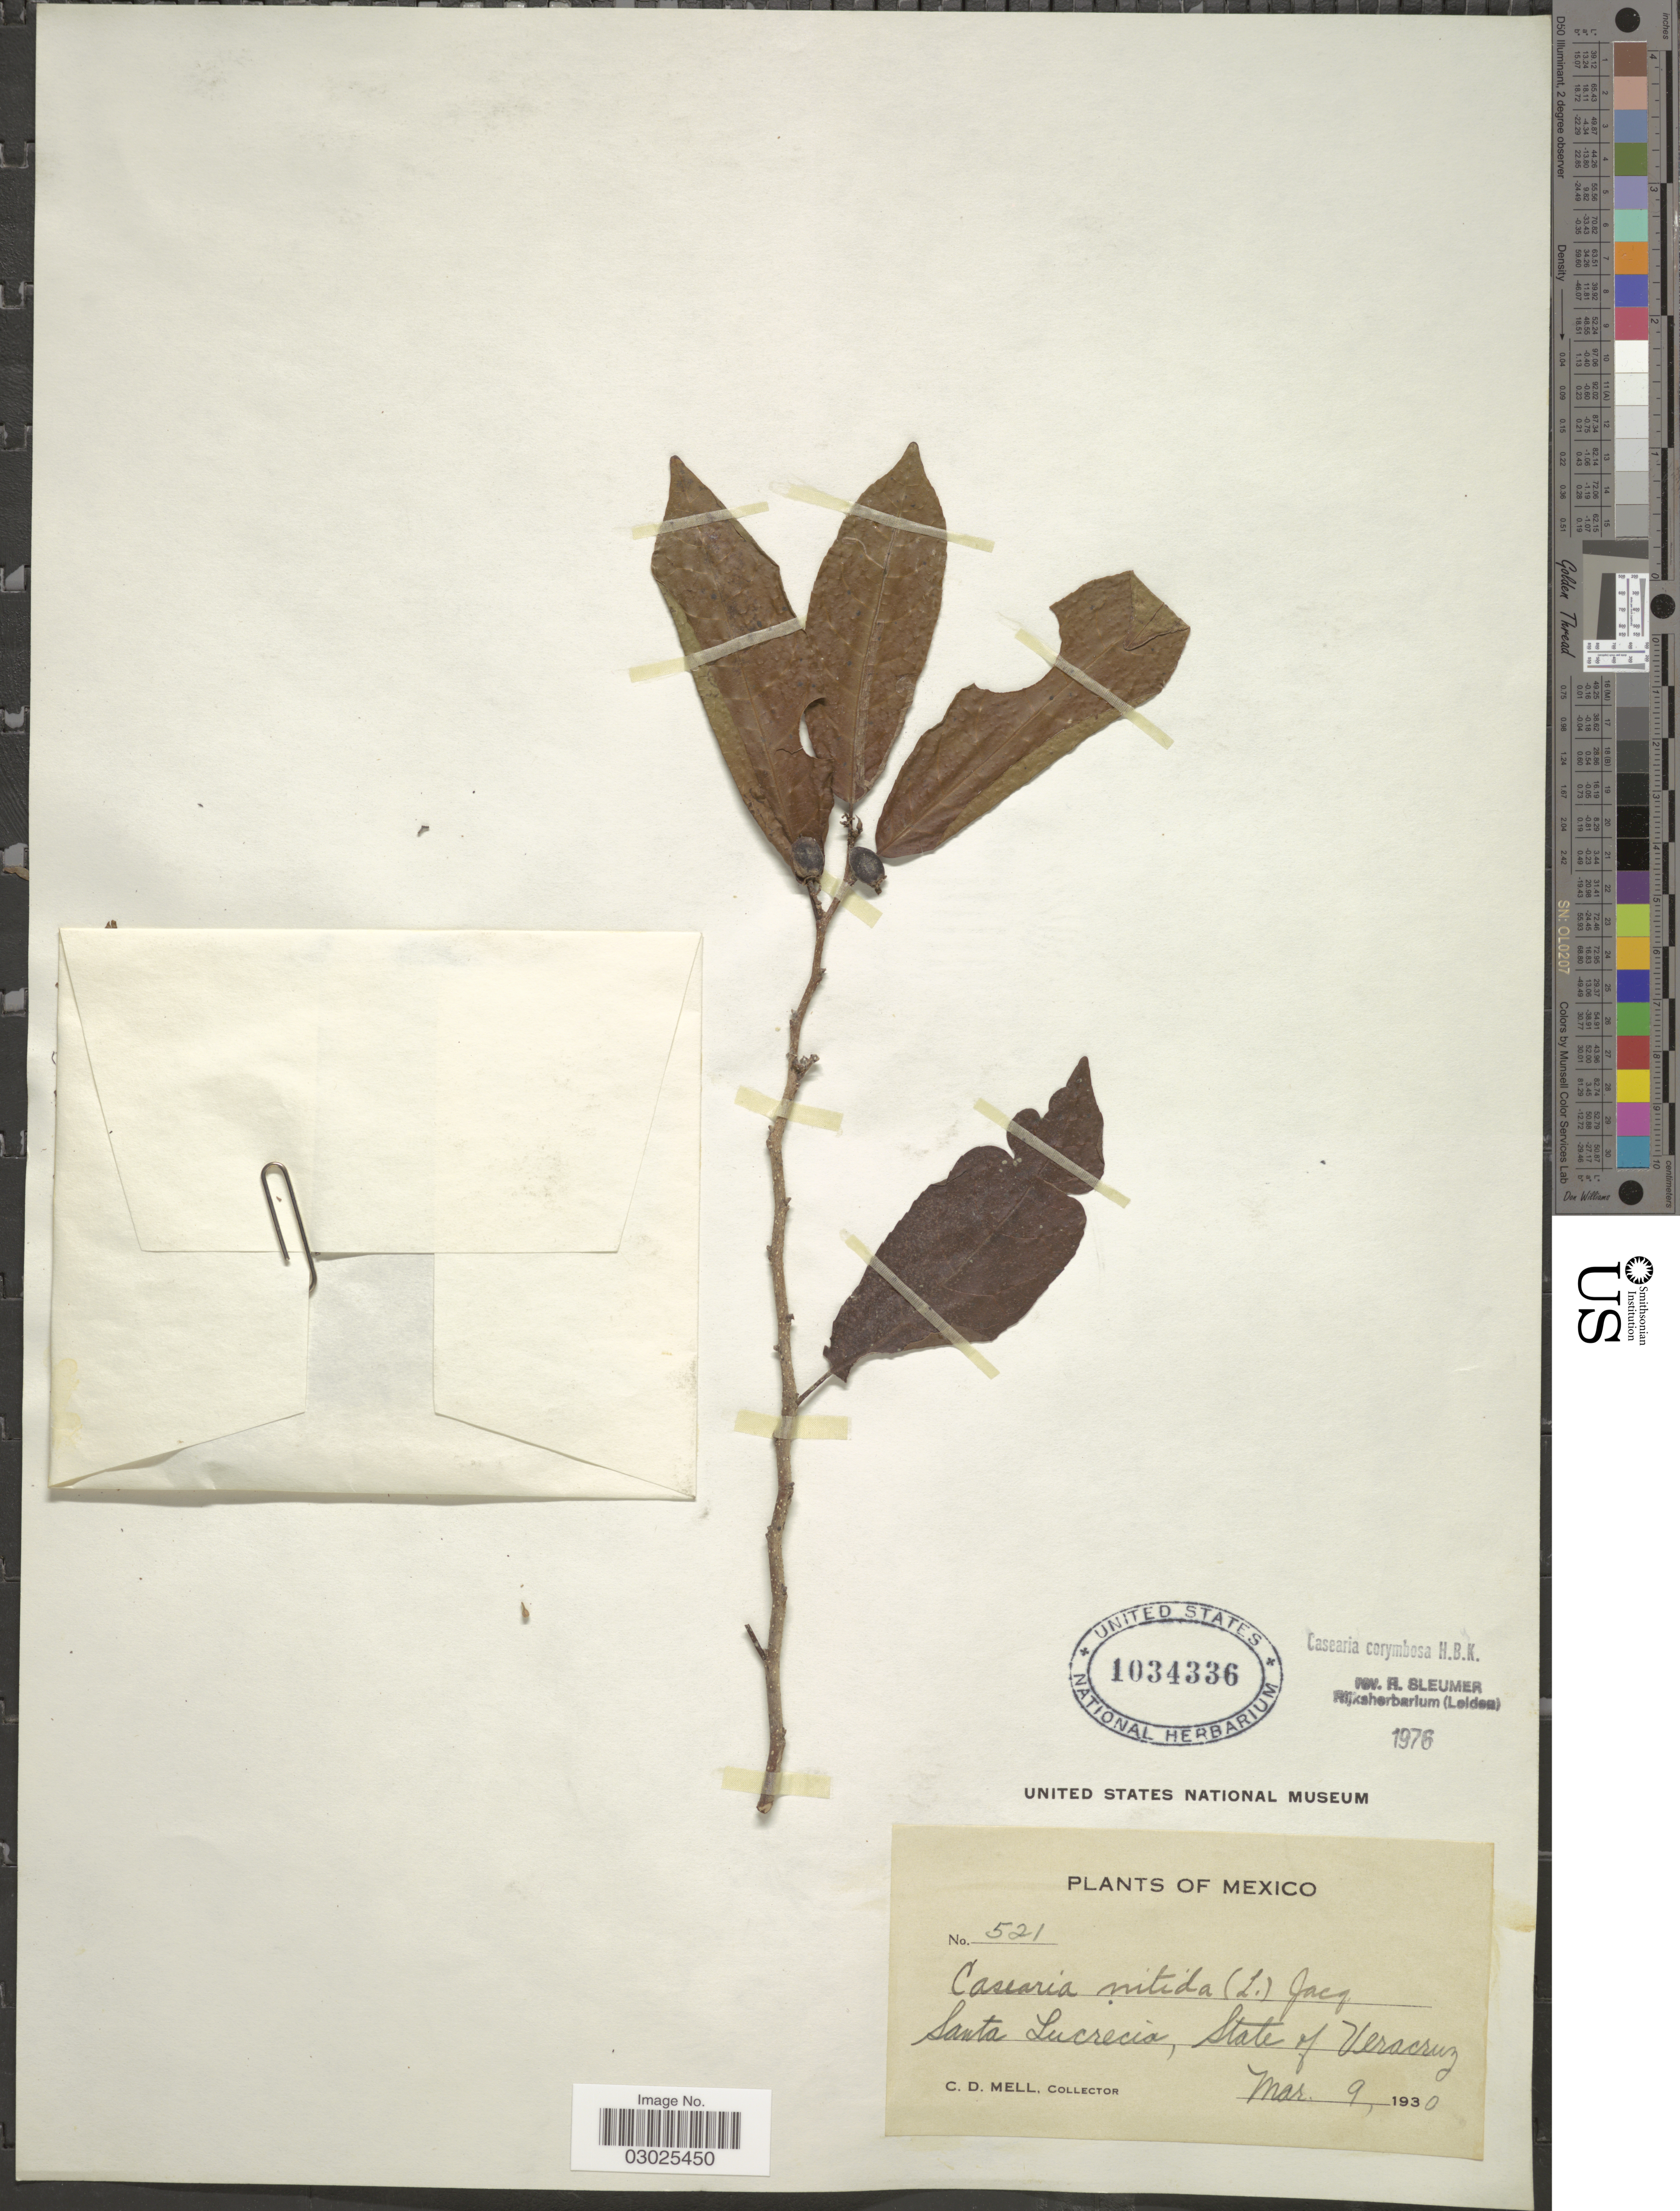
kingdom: Plantae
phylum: Tracheophyta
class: Magnoliopsida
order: Malpighiales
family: Salicaceae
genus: Casearia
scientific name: Casearia corymbosa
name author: Kunth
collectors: C. D. Mell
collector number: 521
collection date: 1930-03-09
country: Mexico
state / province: Veracruz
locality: Santa Lucrecia.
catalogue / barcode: US 1034336